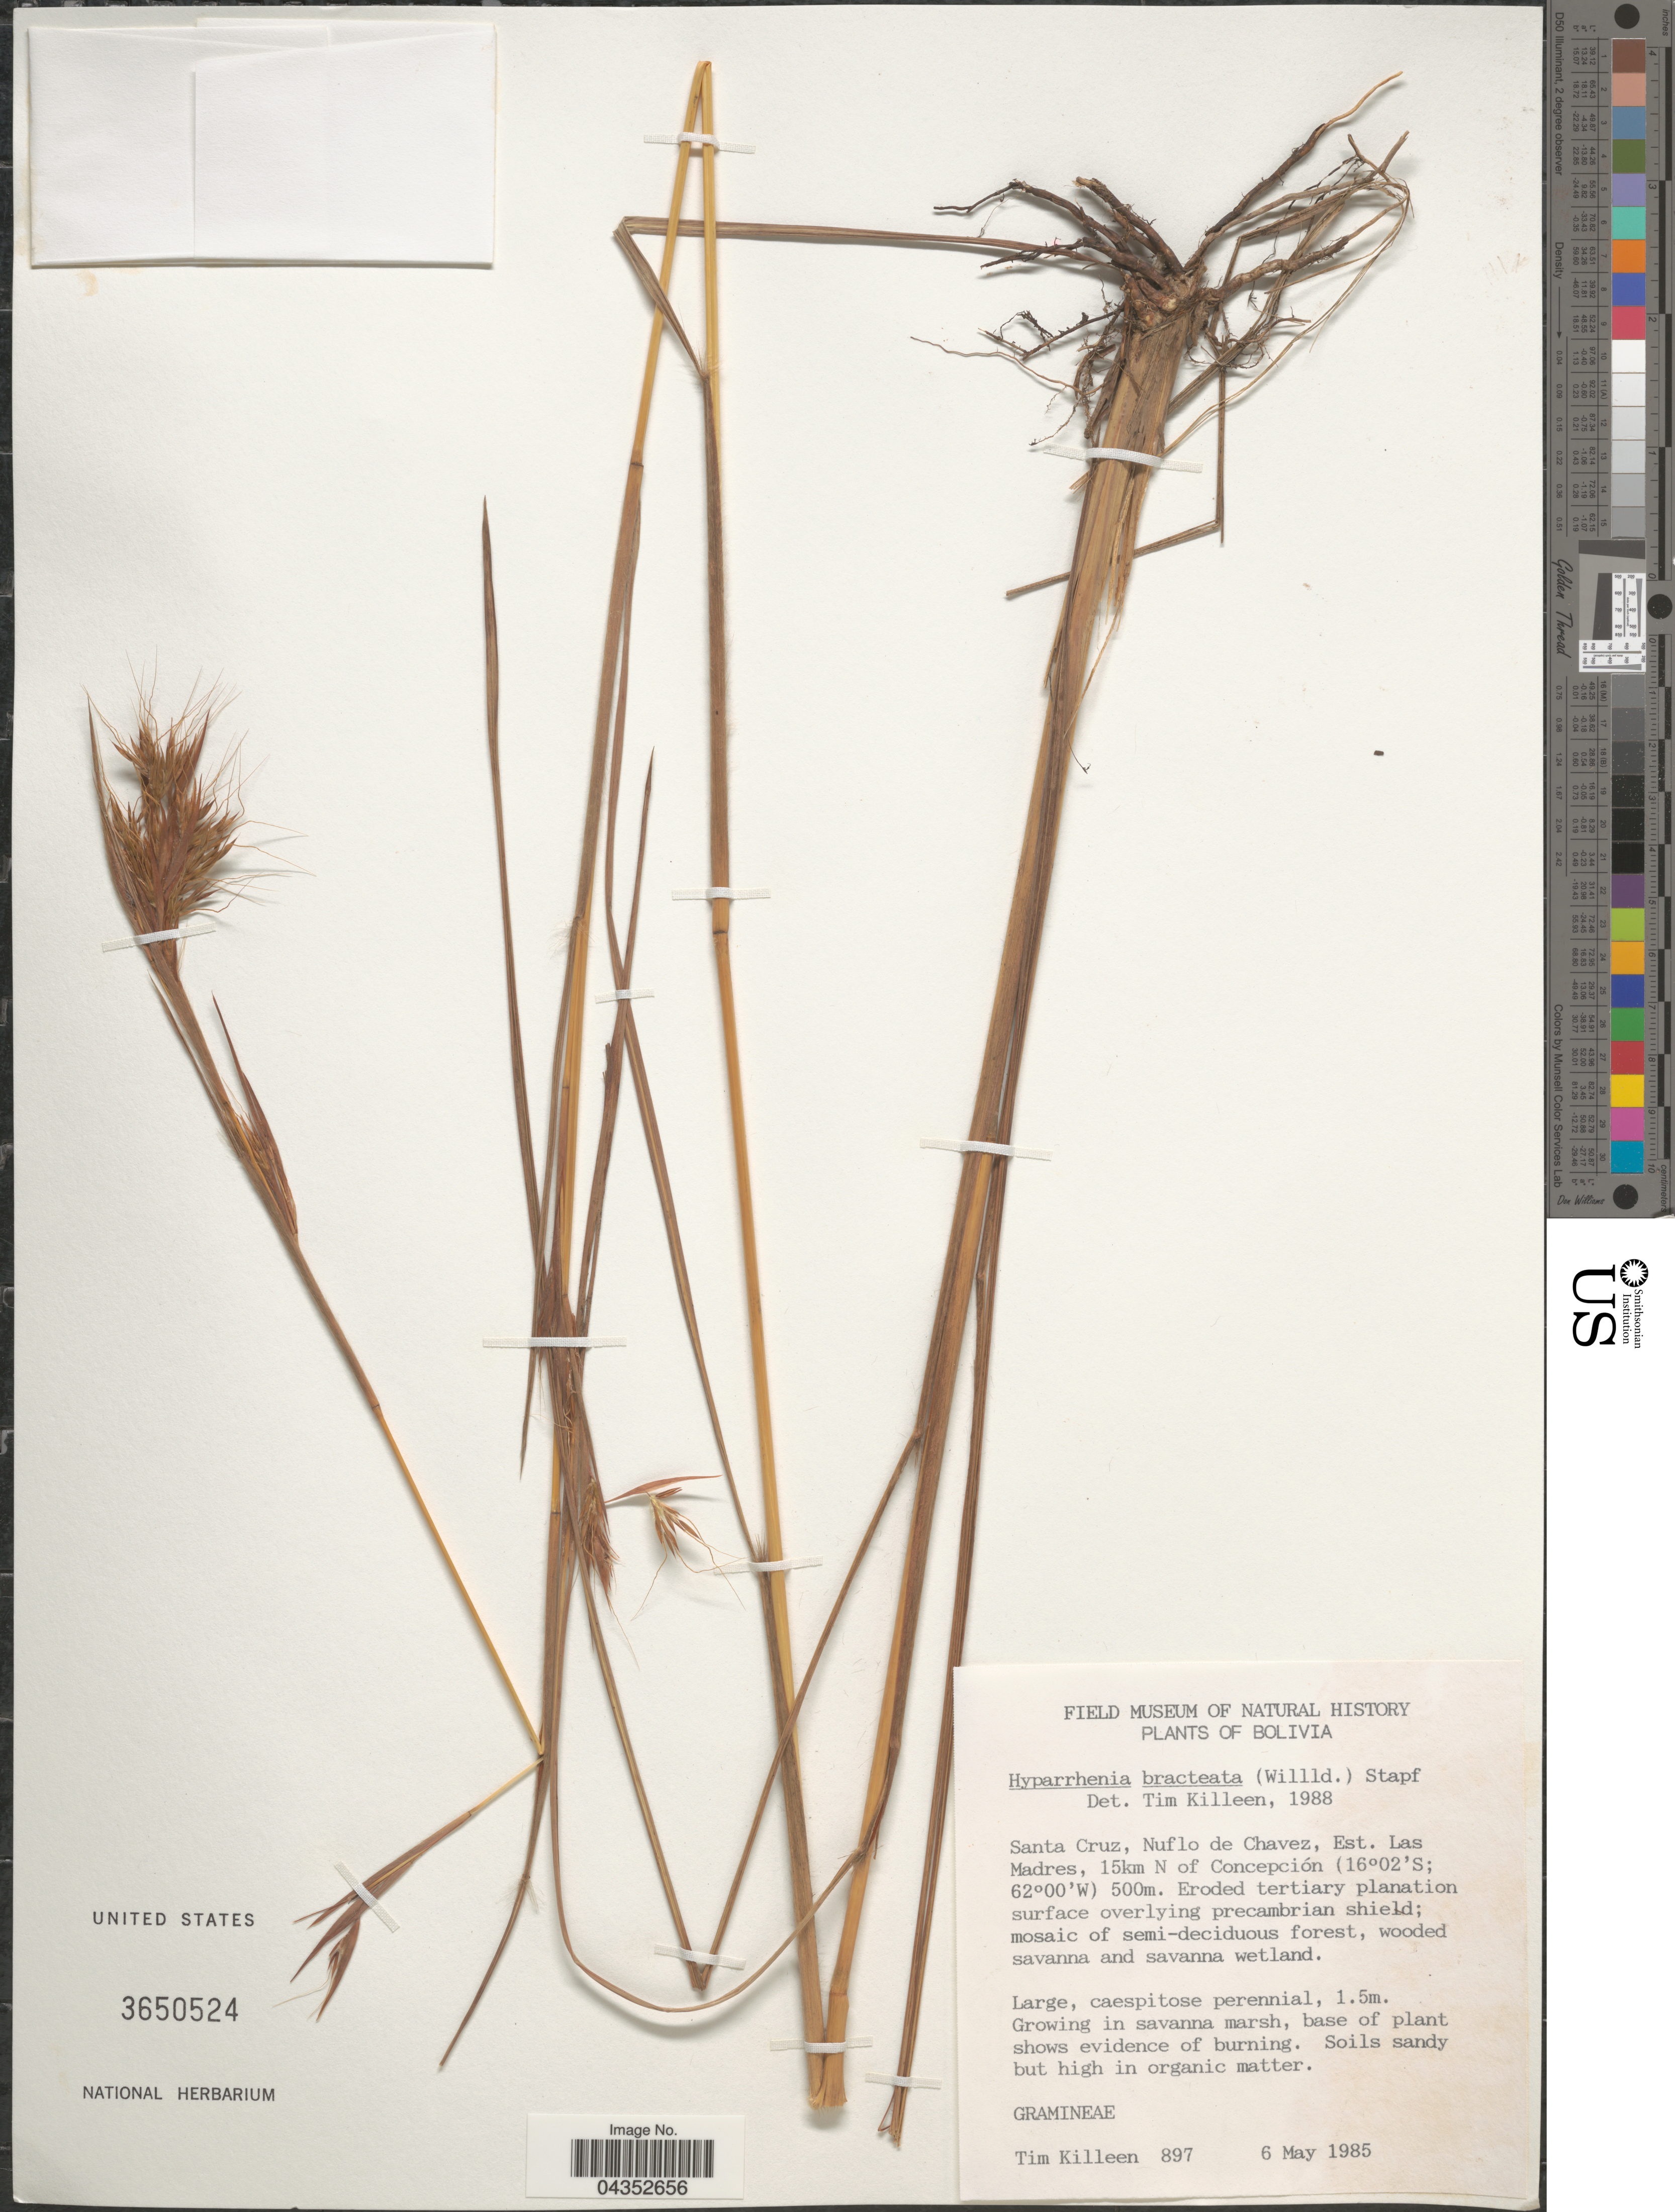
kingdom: Plantae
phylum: Tracheophyta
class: Liliopsida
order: Poales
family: Poaceae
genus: Hyparrhenia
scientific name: Hyparrhenia bracteata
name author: (Humb. & Bonpl.) Stapf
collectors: T. J. Killeen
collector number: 897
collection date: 1985-05-06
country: Bolivia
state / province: Santa Cruz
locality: Santa Cruz, Nuflo de Chavez, Est. Las Madres, 15km N of Concepción.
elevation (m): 500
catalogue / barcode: US 3650524